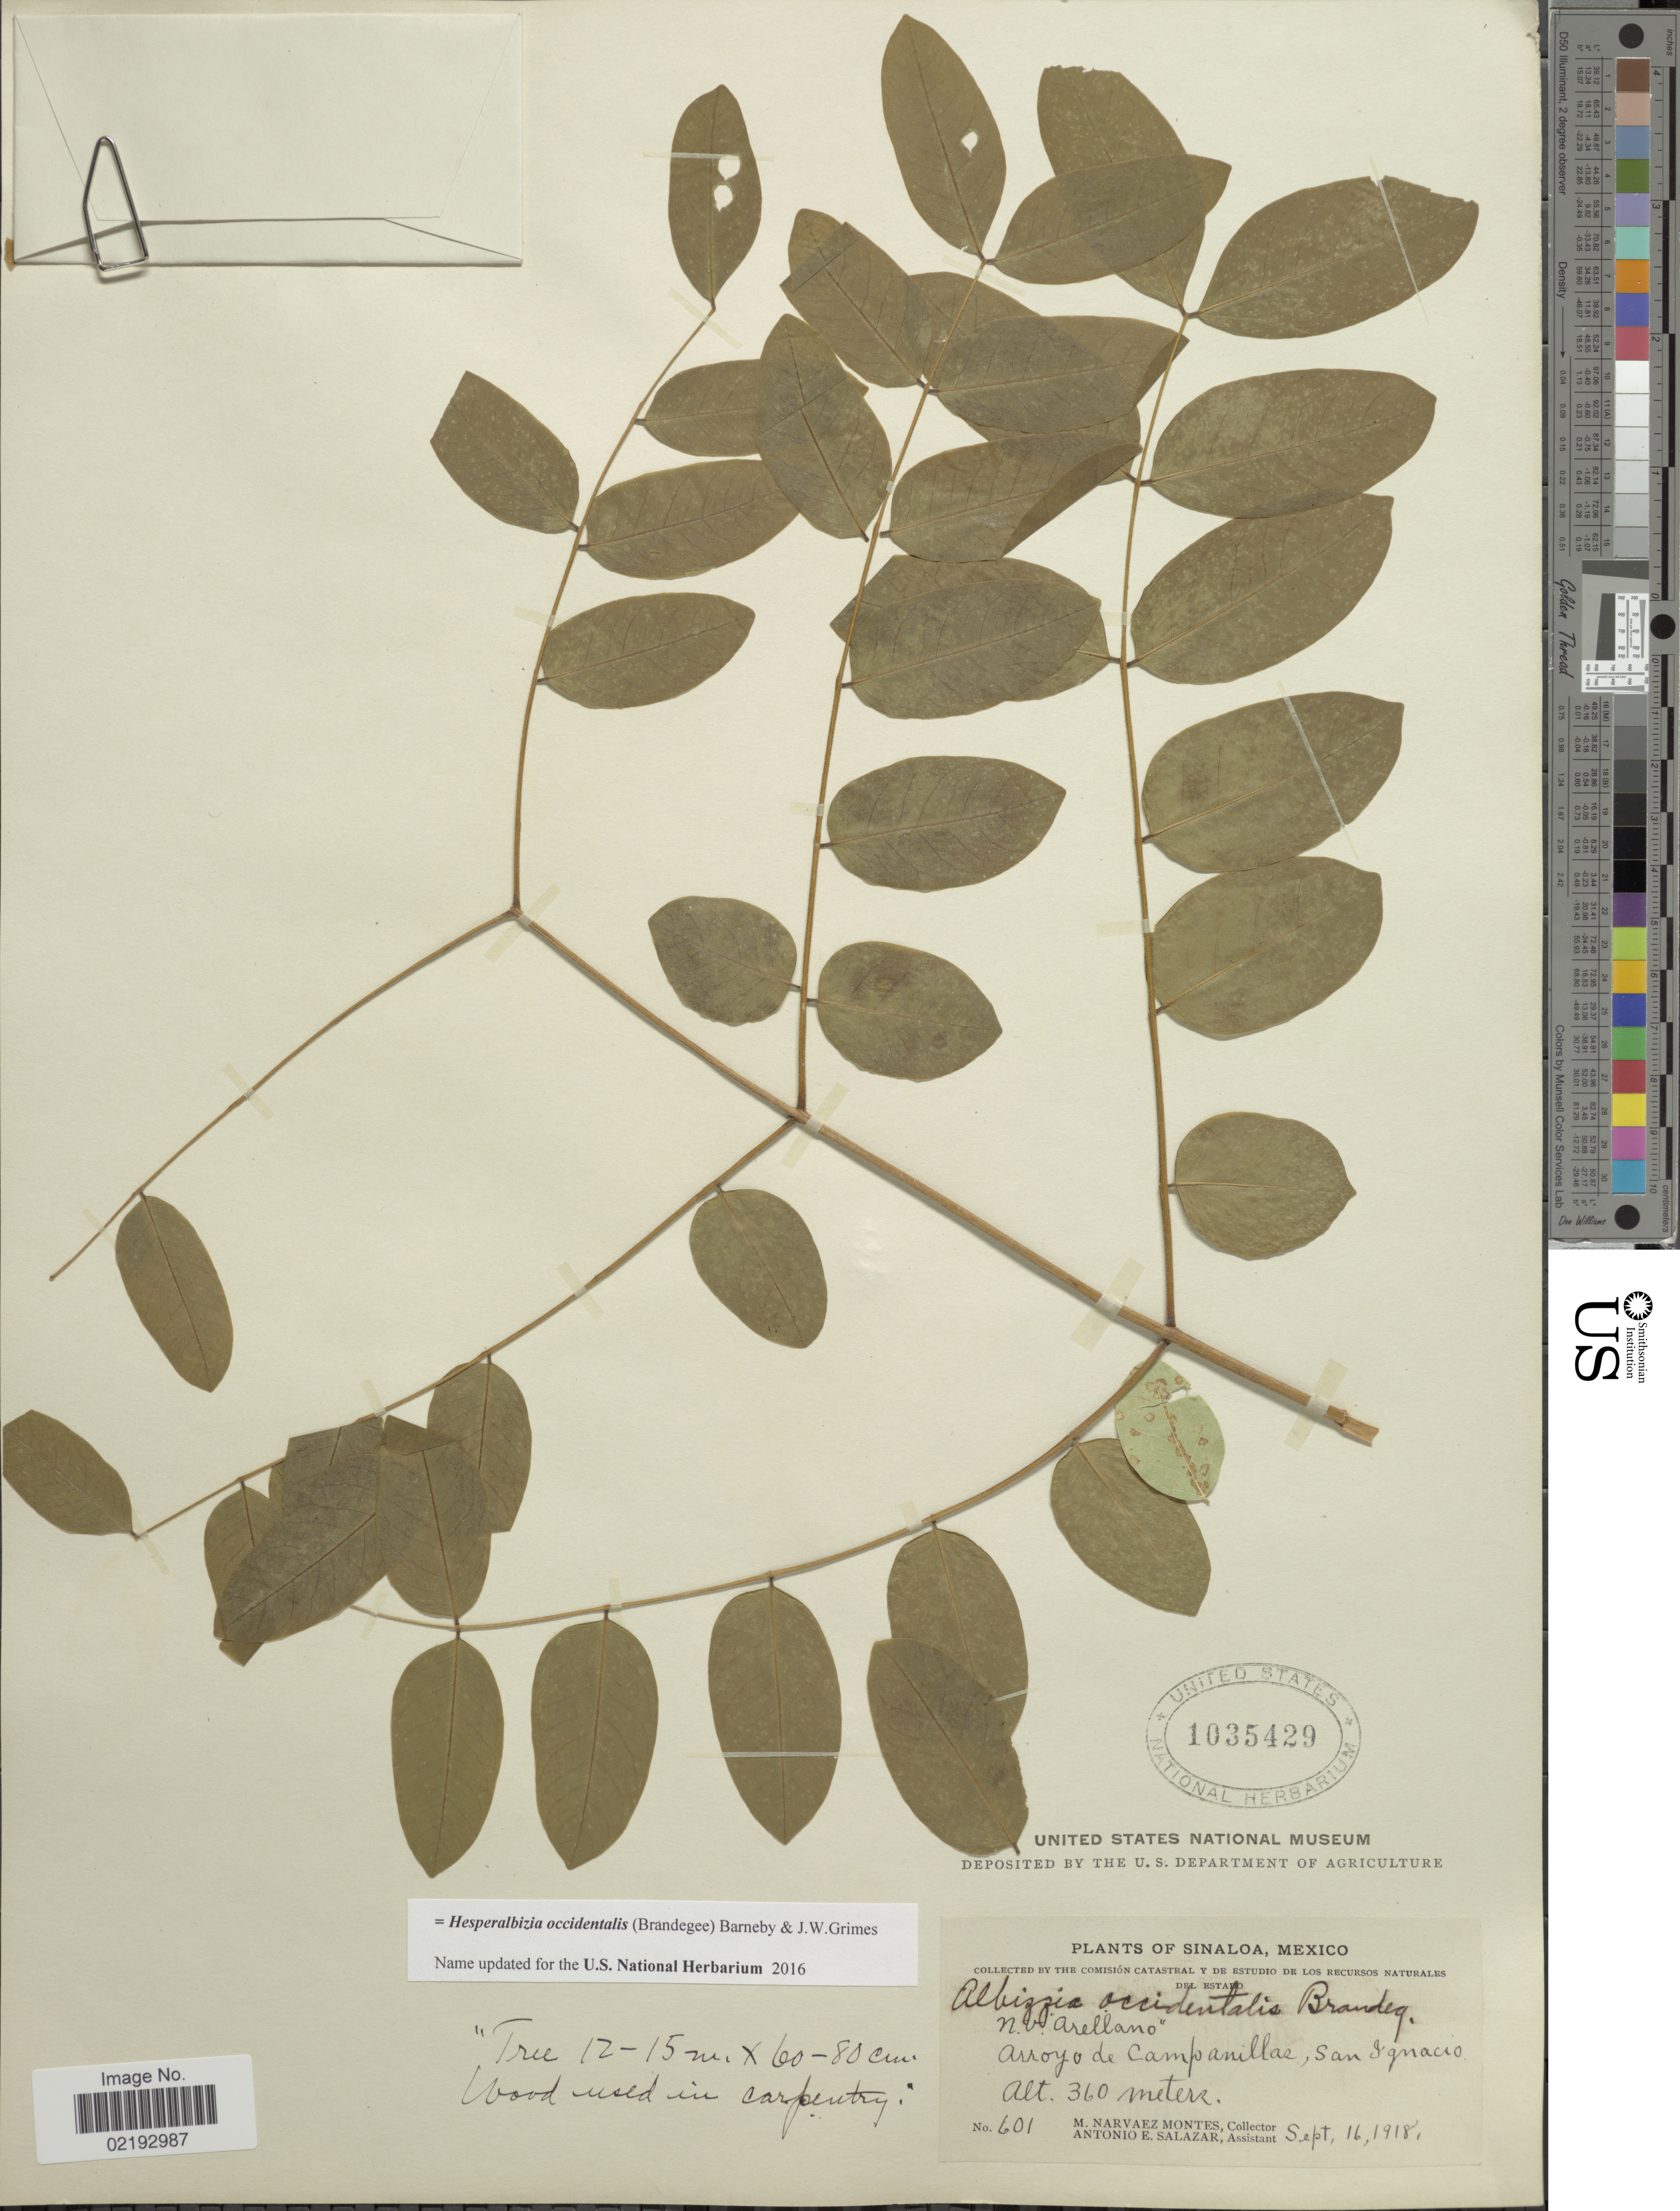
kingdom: Plantae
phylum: Tracheophyta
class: Magnoliopsida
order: Fabales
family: Fabaceae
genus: Hesperalbizia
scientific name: Hesperalbizia occidentalis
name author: (Brandegee) Barneby & J.W. Grimes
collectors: M. Narvaez M. & A. E. Salazar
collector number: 601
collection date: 1918-09-16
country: Mexico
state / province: Sinaloa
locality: Arroyo del Campanillas, San Ignacio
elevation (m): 360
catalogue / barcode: US 1035429